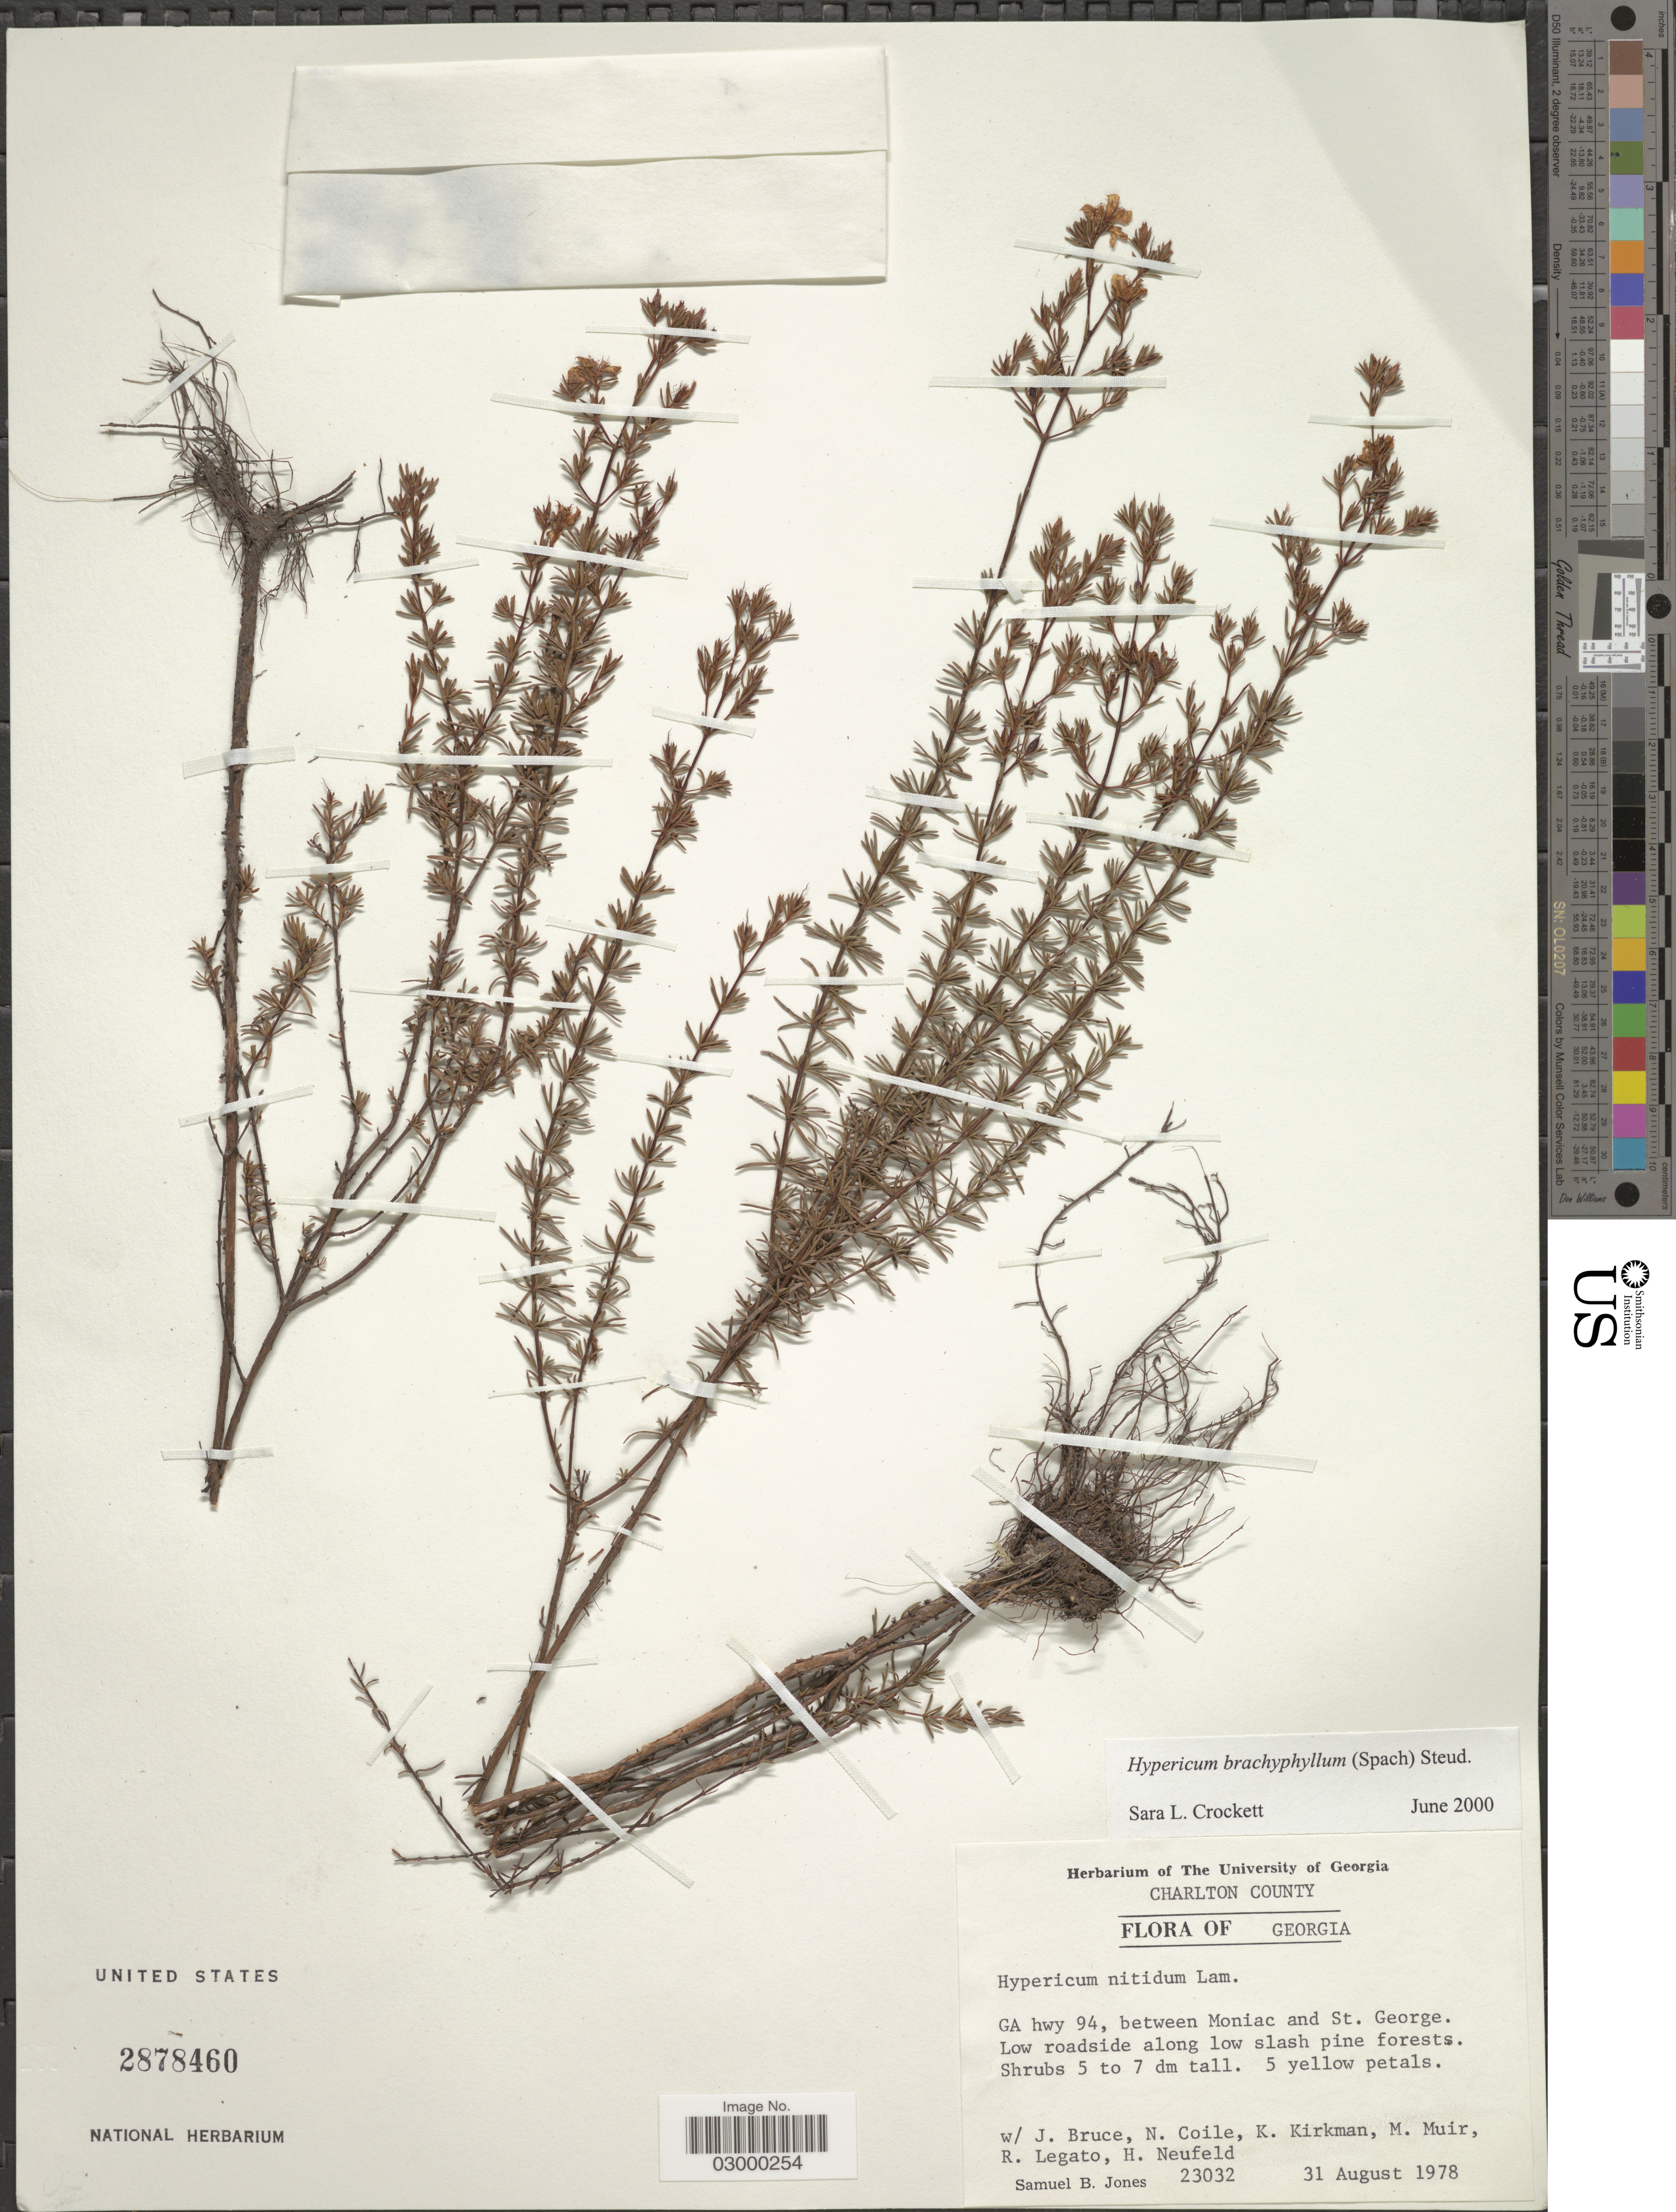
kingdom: Plantae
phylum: Tracheophyta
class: Magnoliopsida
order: Malpighiales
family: Hypericaceae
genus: Hypericum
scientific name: Hypericum brachyphyllum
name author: (Spach) Steud.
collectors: S. B. Jones, J. Bruce, N. Coile, K. Kirkman & et al.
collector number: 23032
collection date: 1978-08-31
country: United States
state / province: Georgia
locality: Charlton County, GA hwy 94, between Moniac and St. George/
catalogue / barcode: US 2878460